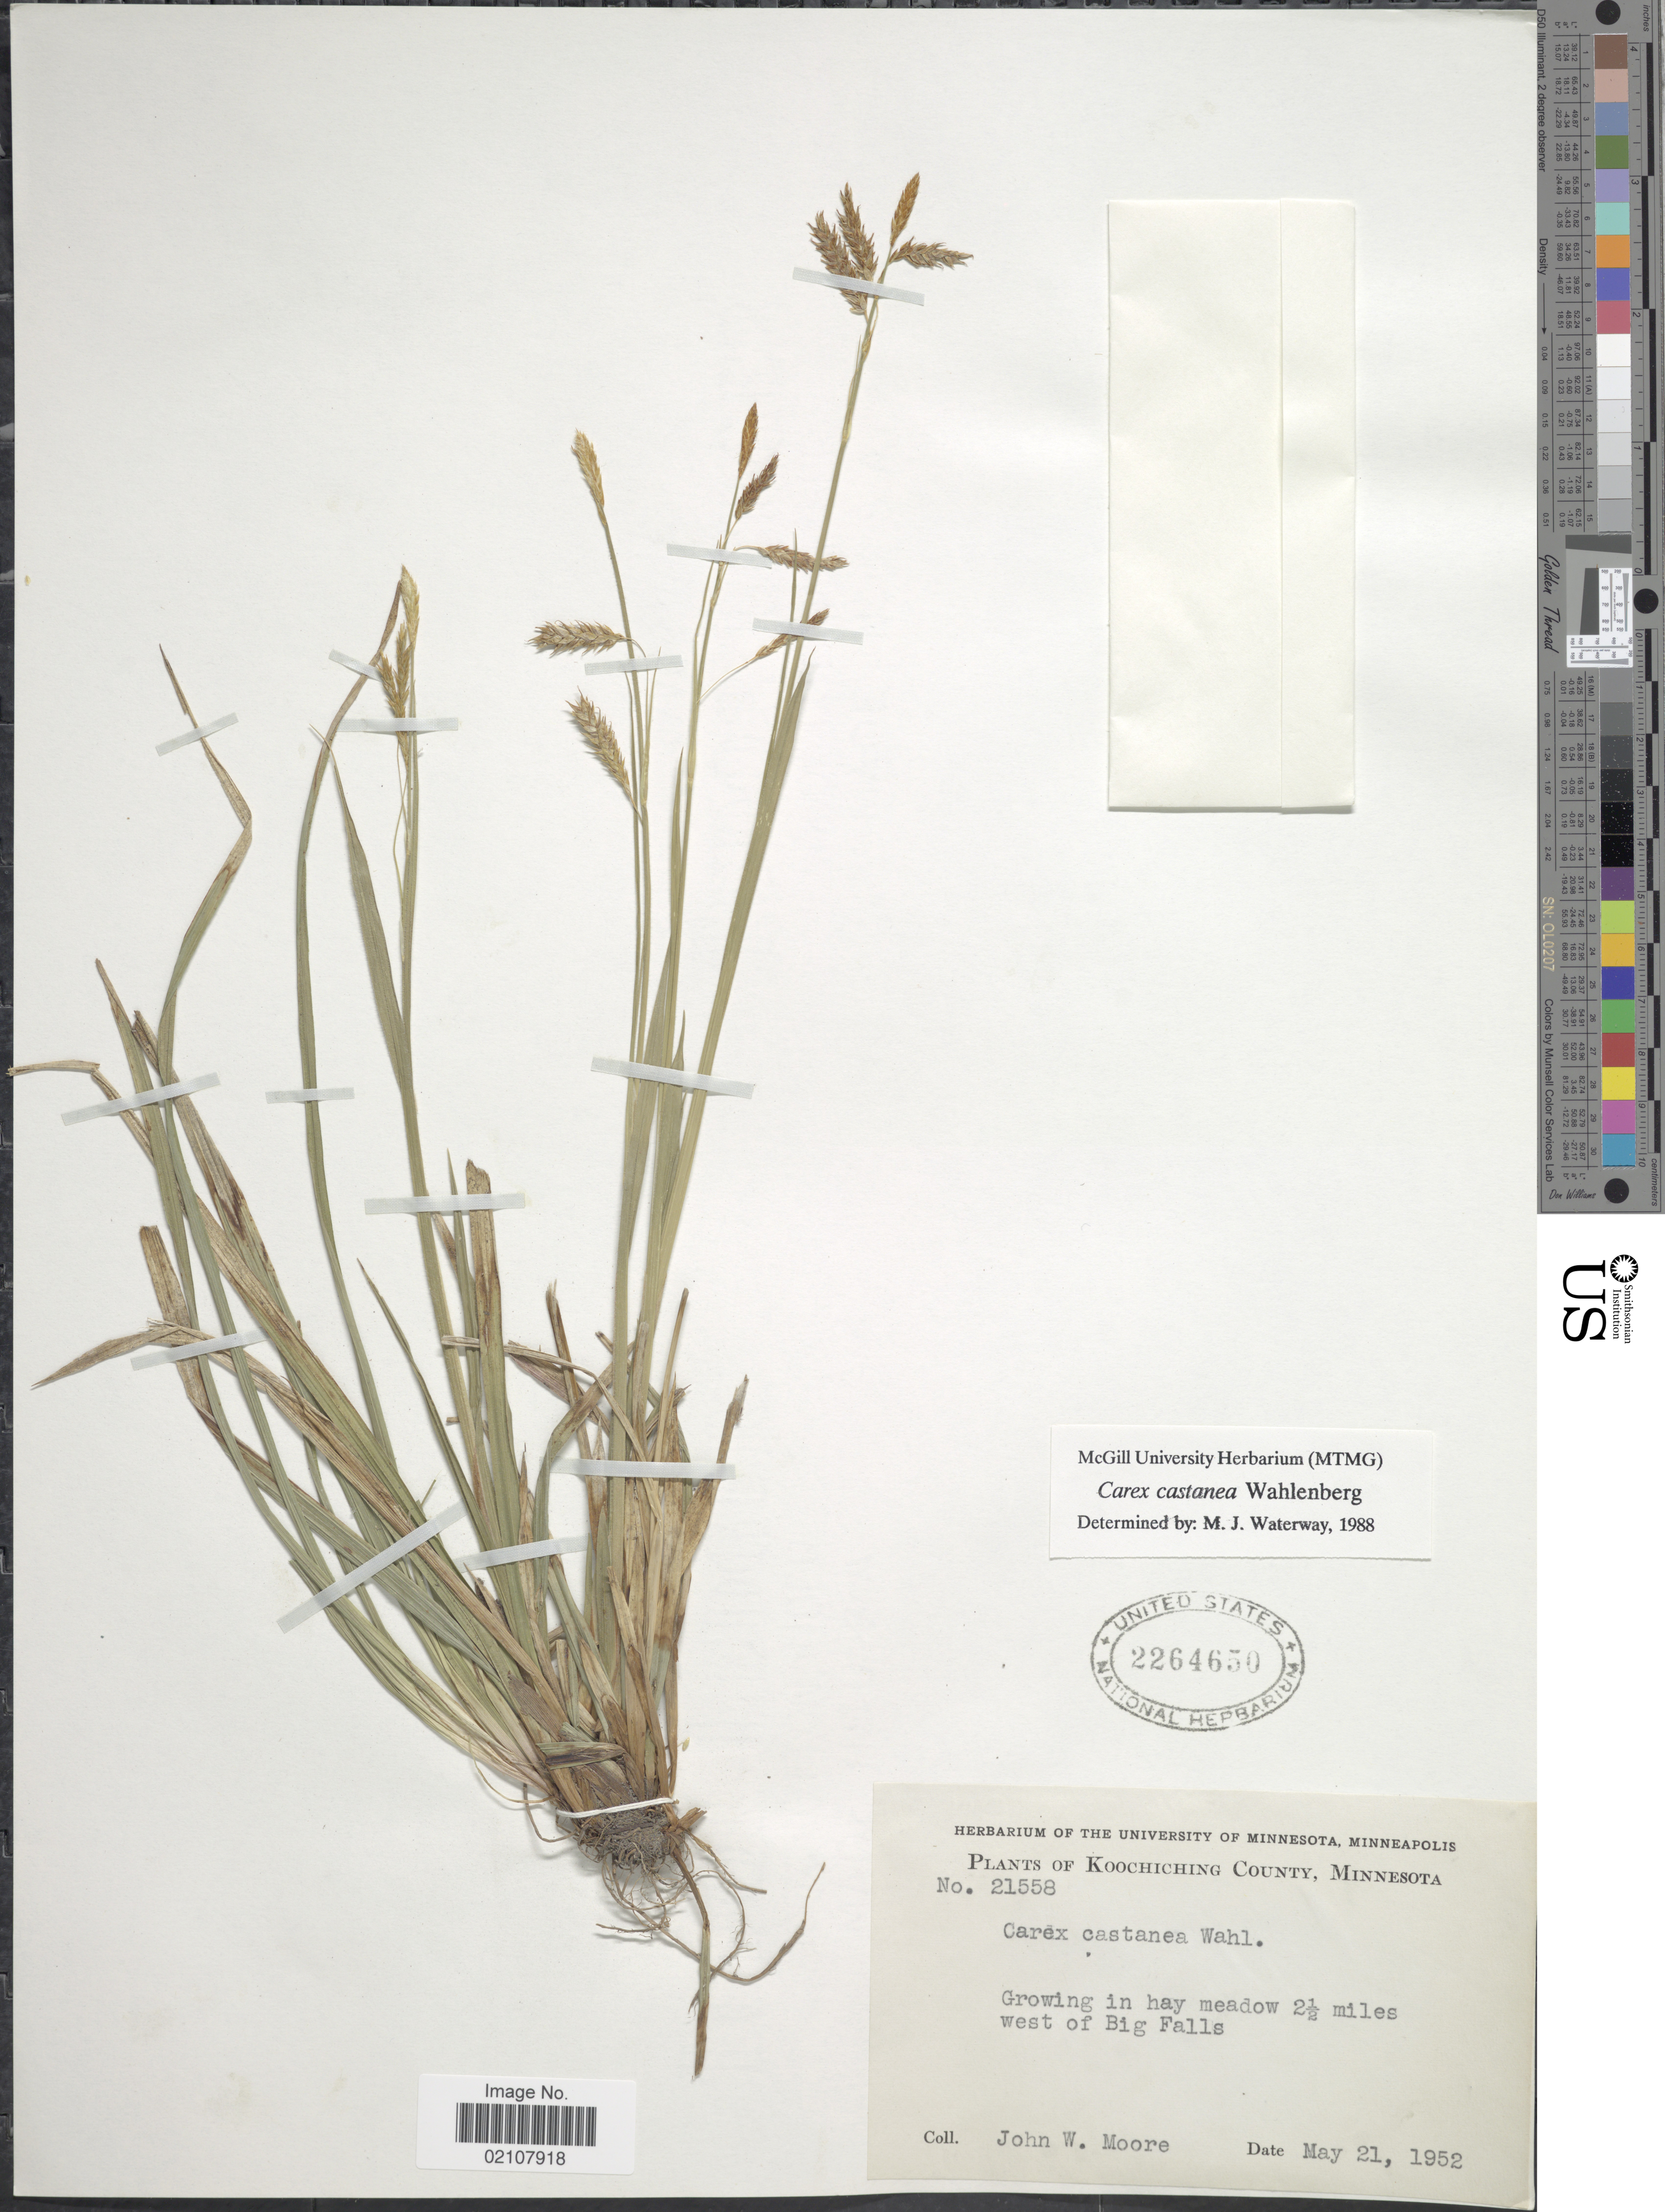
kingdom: Plantae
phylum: Tracheophyta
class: Liliopsida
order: Poales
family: Cyperaceae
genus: Carex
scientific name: Carex castanea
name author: Wahlenb.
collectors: J. Moore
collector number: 21558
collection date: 1952-05-21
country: United States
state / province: Minnesota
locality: Koochiching County, Growing in hay meadow 2½ miles west of Big Falls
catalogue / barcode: US 2264650